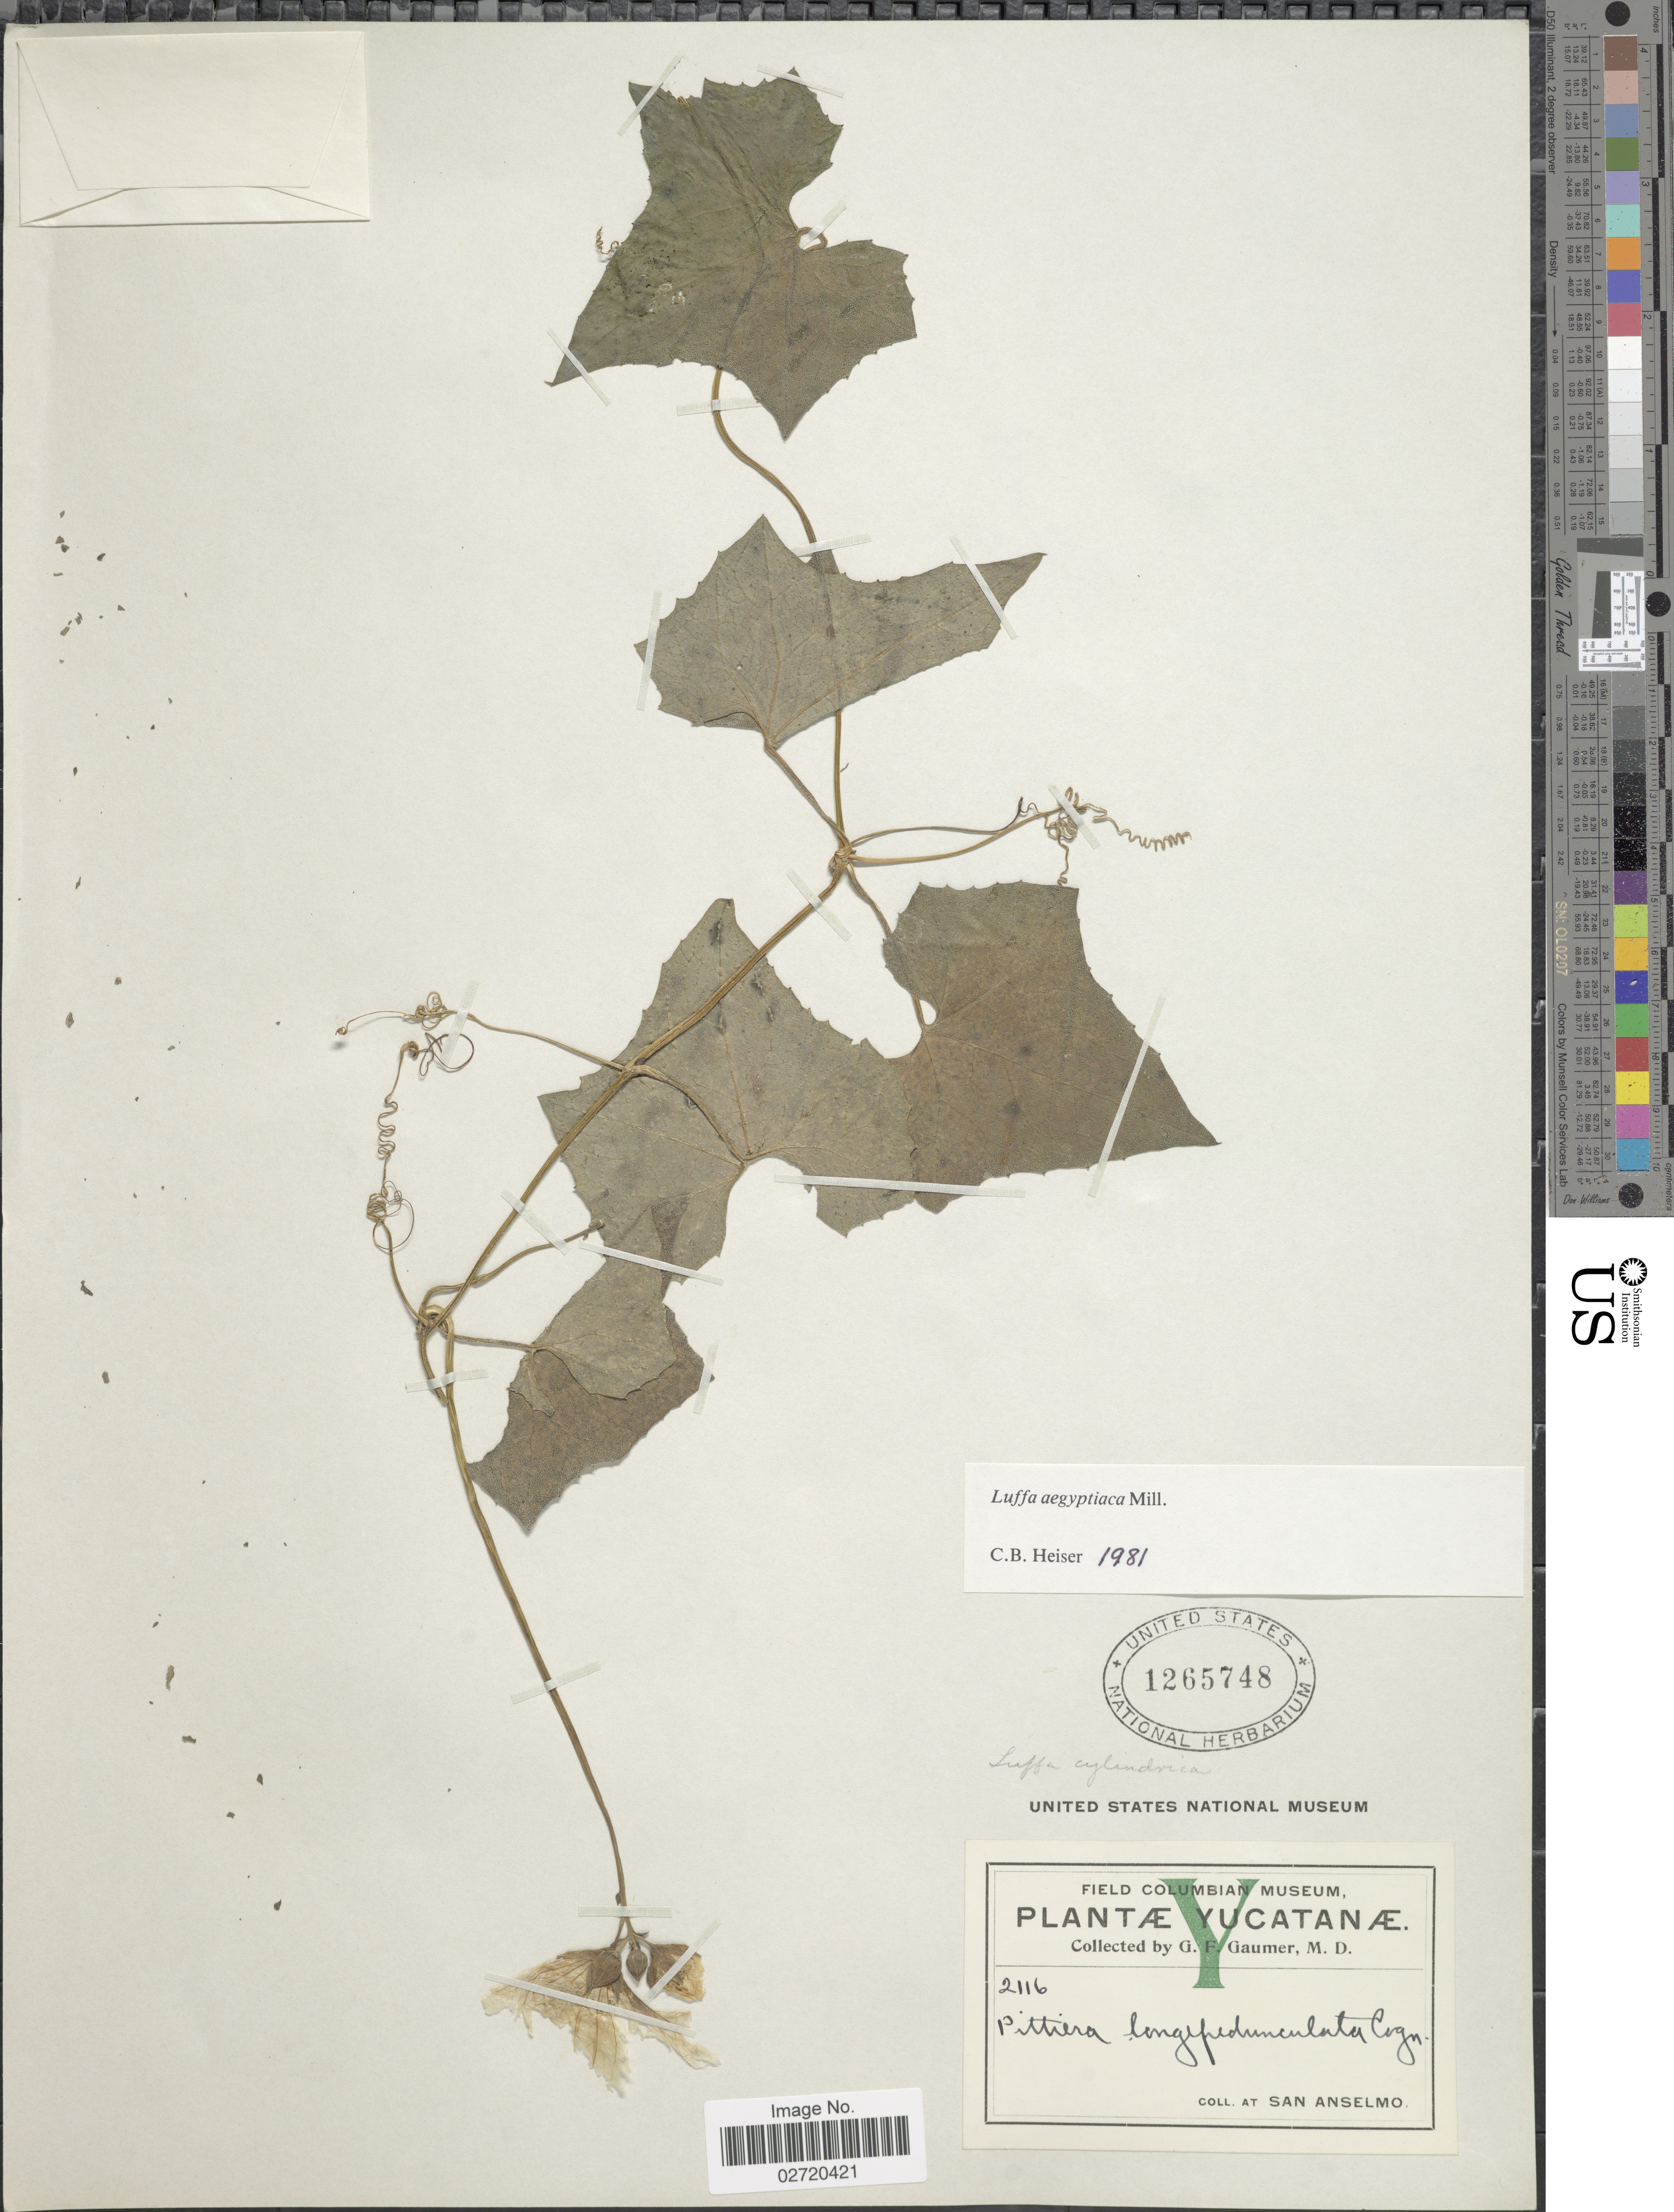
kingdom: Plantae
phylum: Tracheophyta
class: Magnoliopsida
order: Cucurbitales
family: Cucurbitaceae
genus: Luffa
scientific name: Luffa aegyptiaca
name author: Mill.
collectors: G. F. Gaumer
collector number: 2116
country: Mexico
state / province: Yucatán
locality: Yucatanae, at San Anselmo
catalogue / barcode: US 1265748